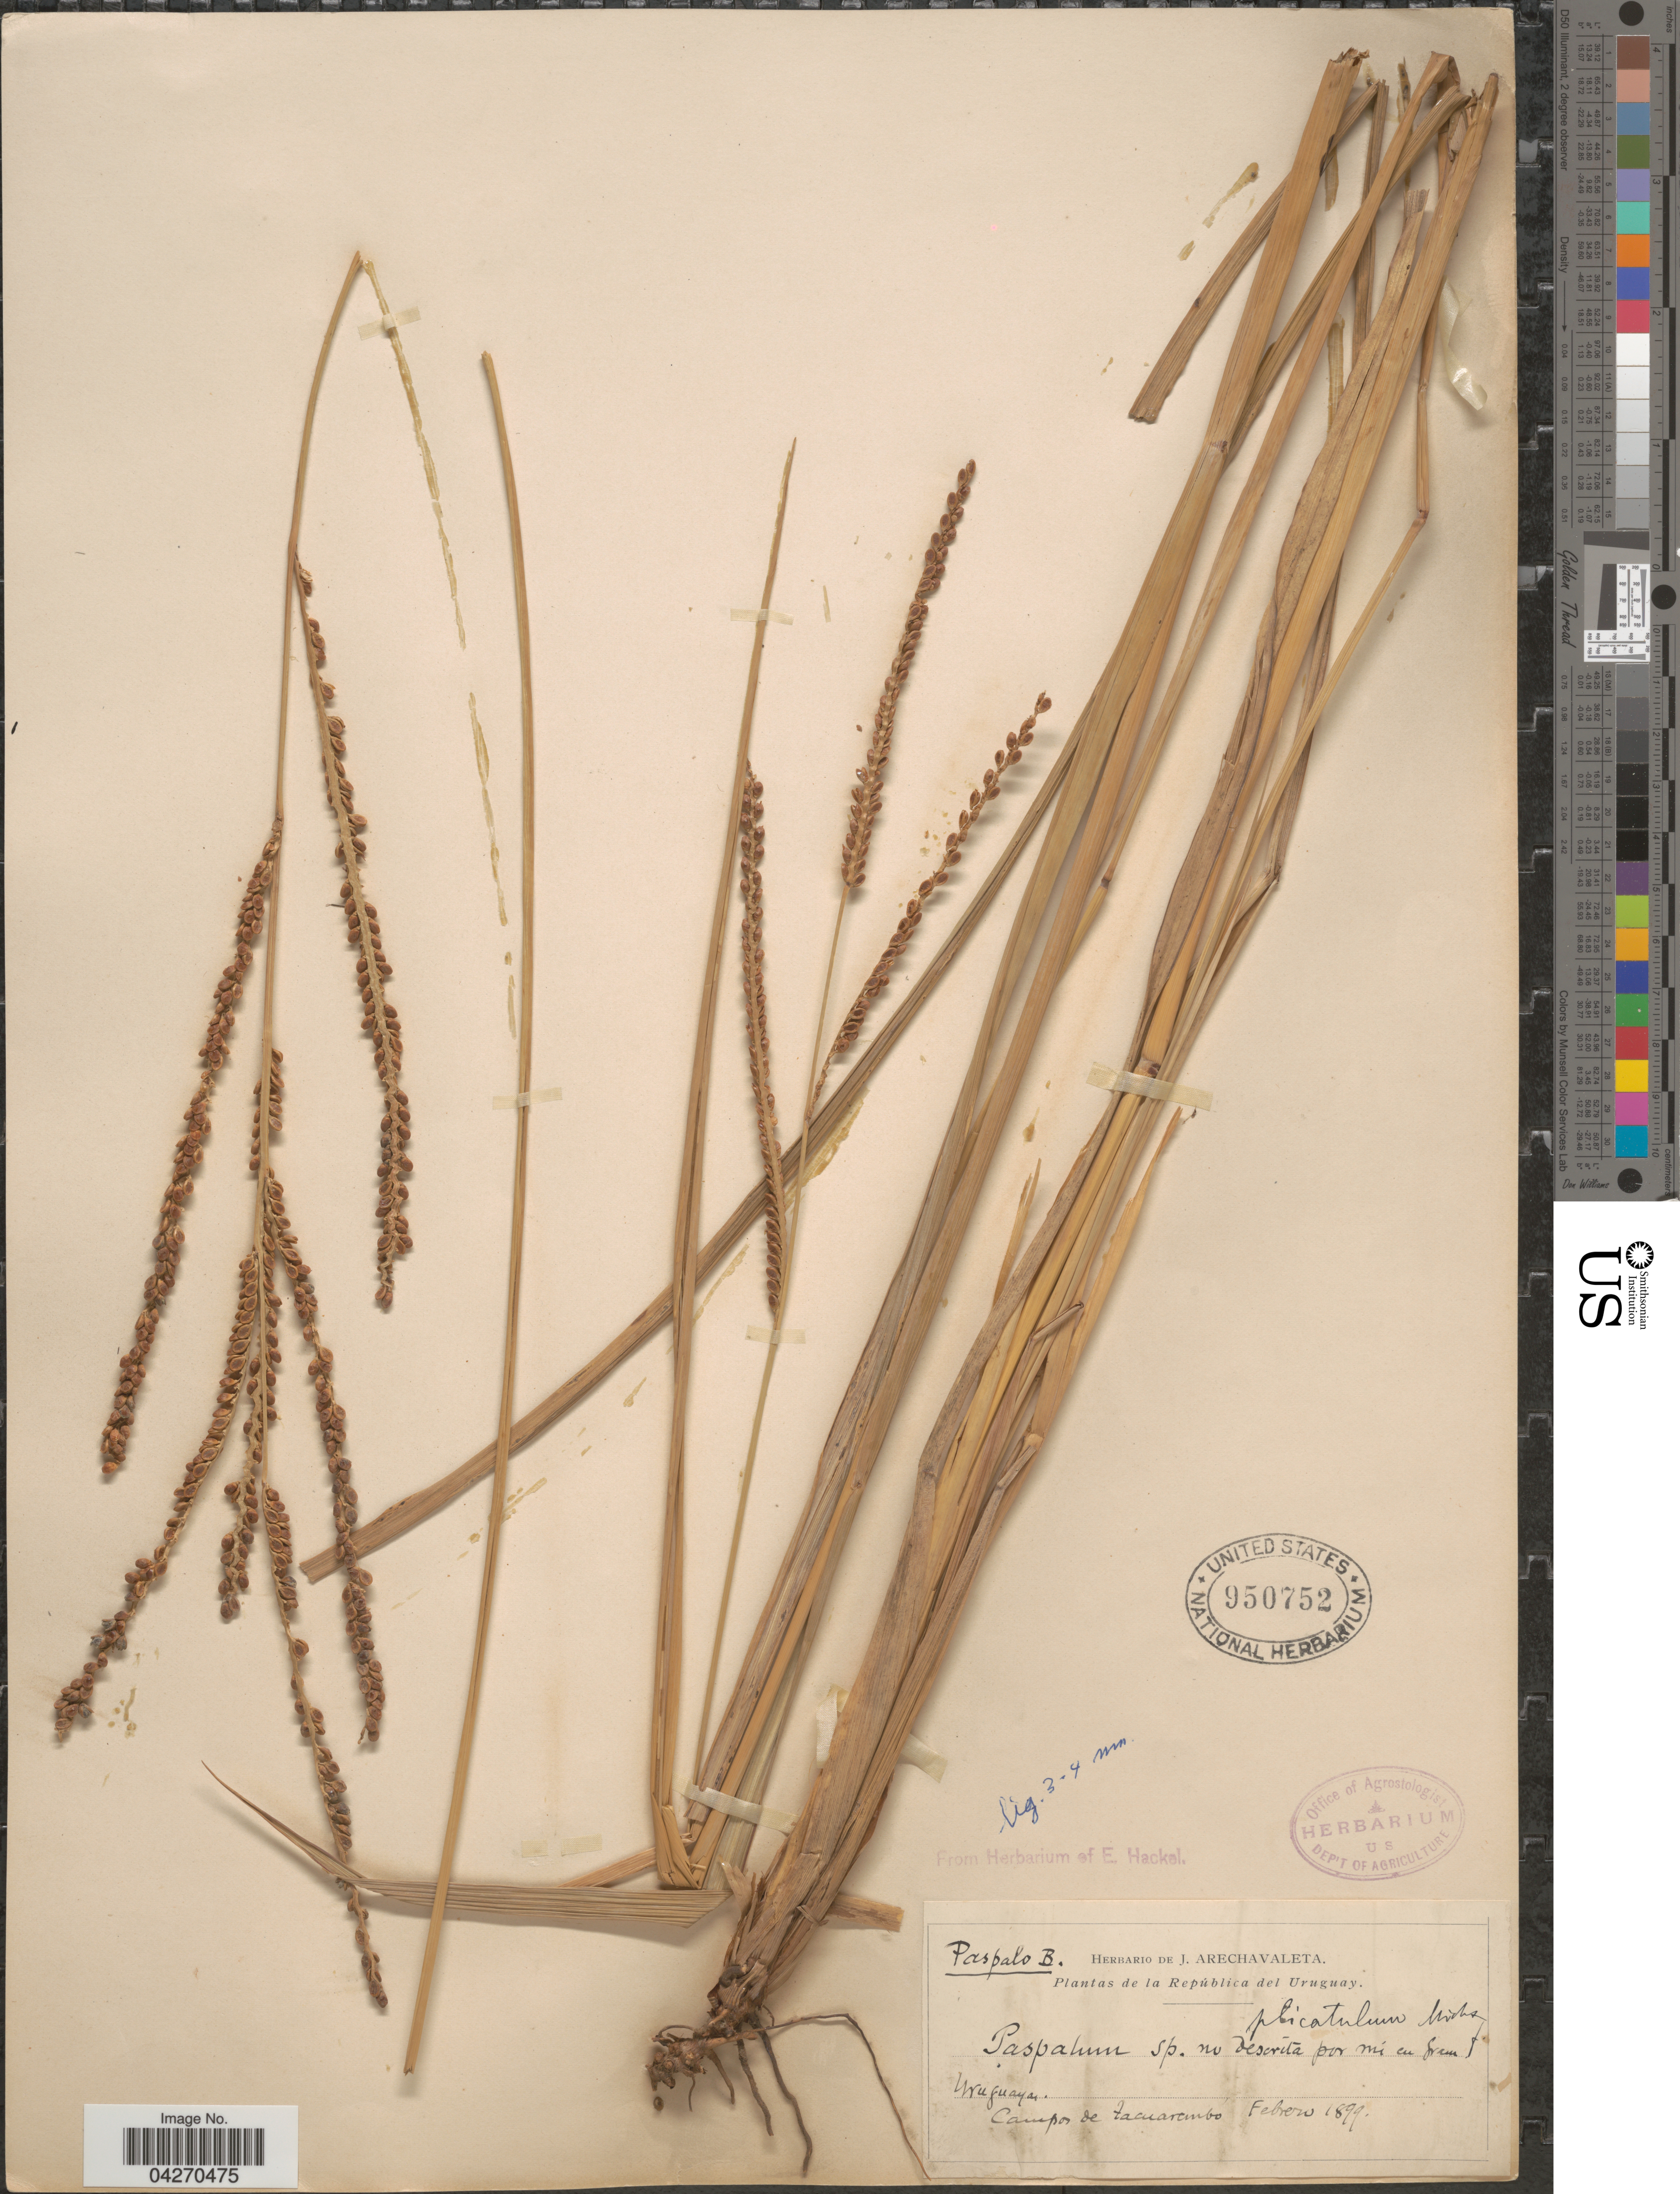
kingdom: Plantae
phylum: Tracheophyta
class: Liliopsida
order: Poales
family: Poaceae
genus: Paspalum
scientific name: Paspalum guenoarum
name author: Arechav.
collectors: ex herb. de J. Arechavaleta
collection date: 1899-02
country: Uruguay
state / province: Tacuarembó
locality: Campos de Tacuarembo.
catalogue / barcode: US 950752